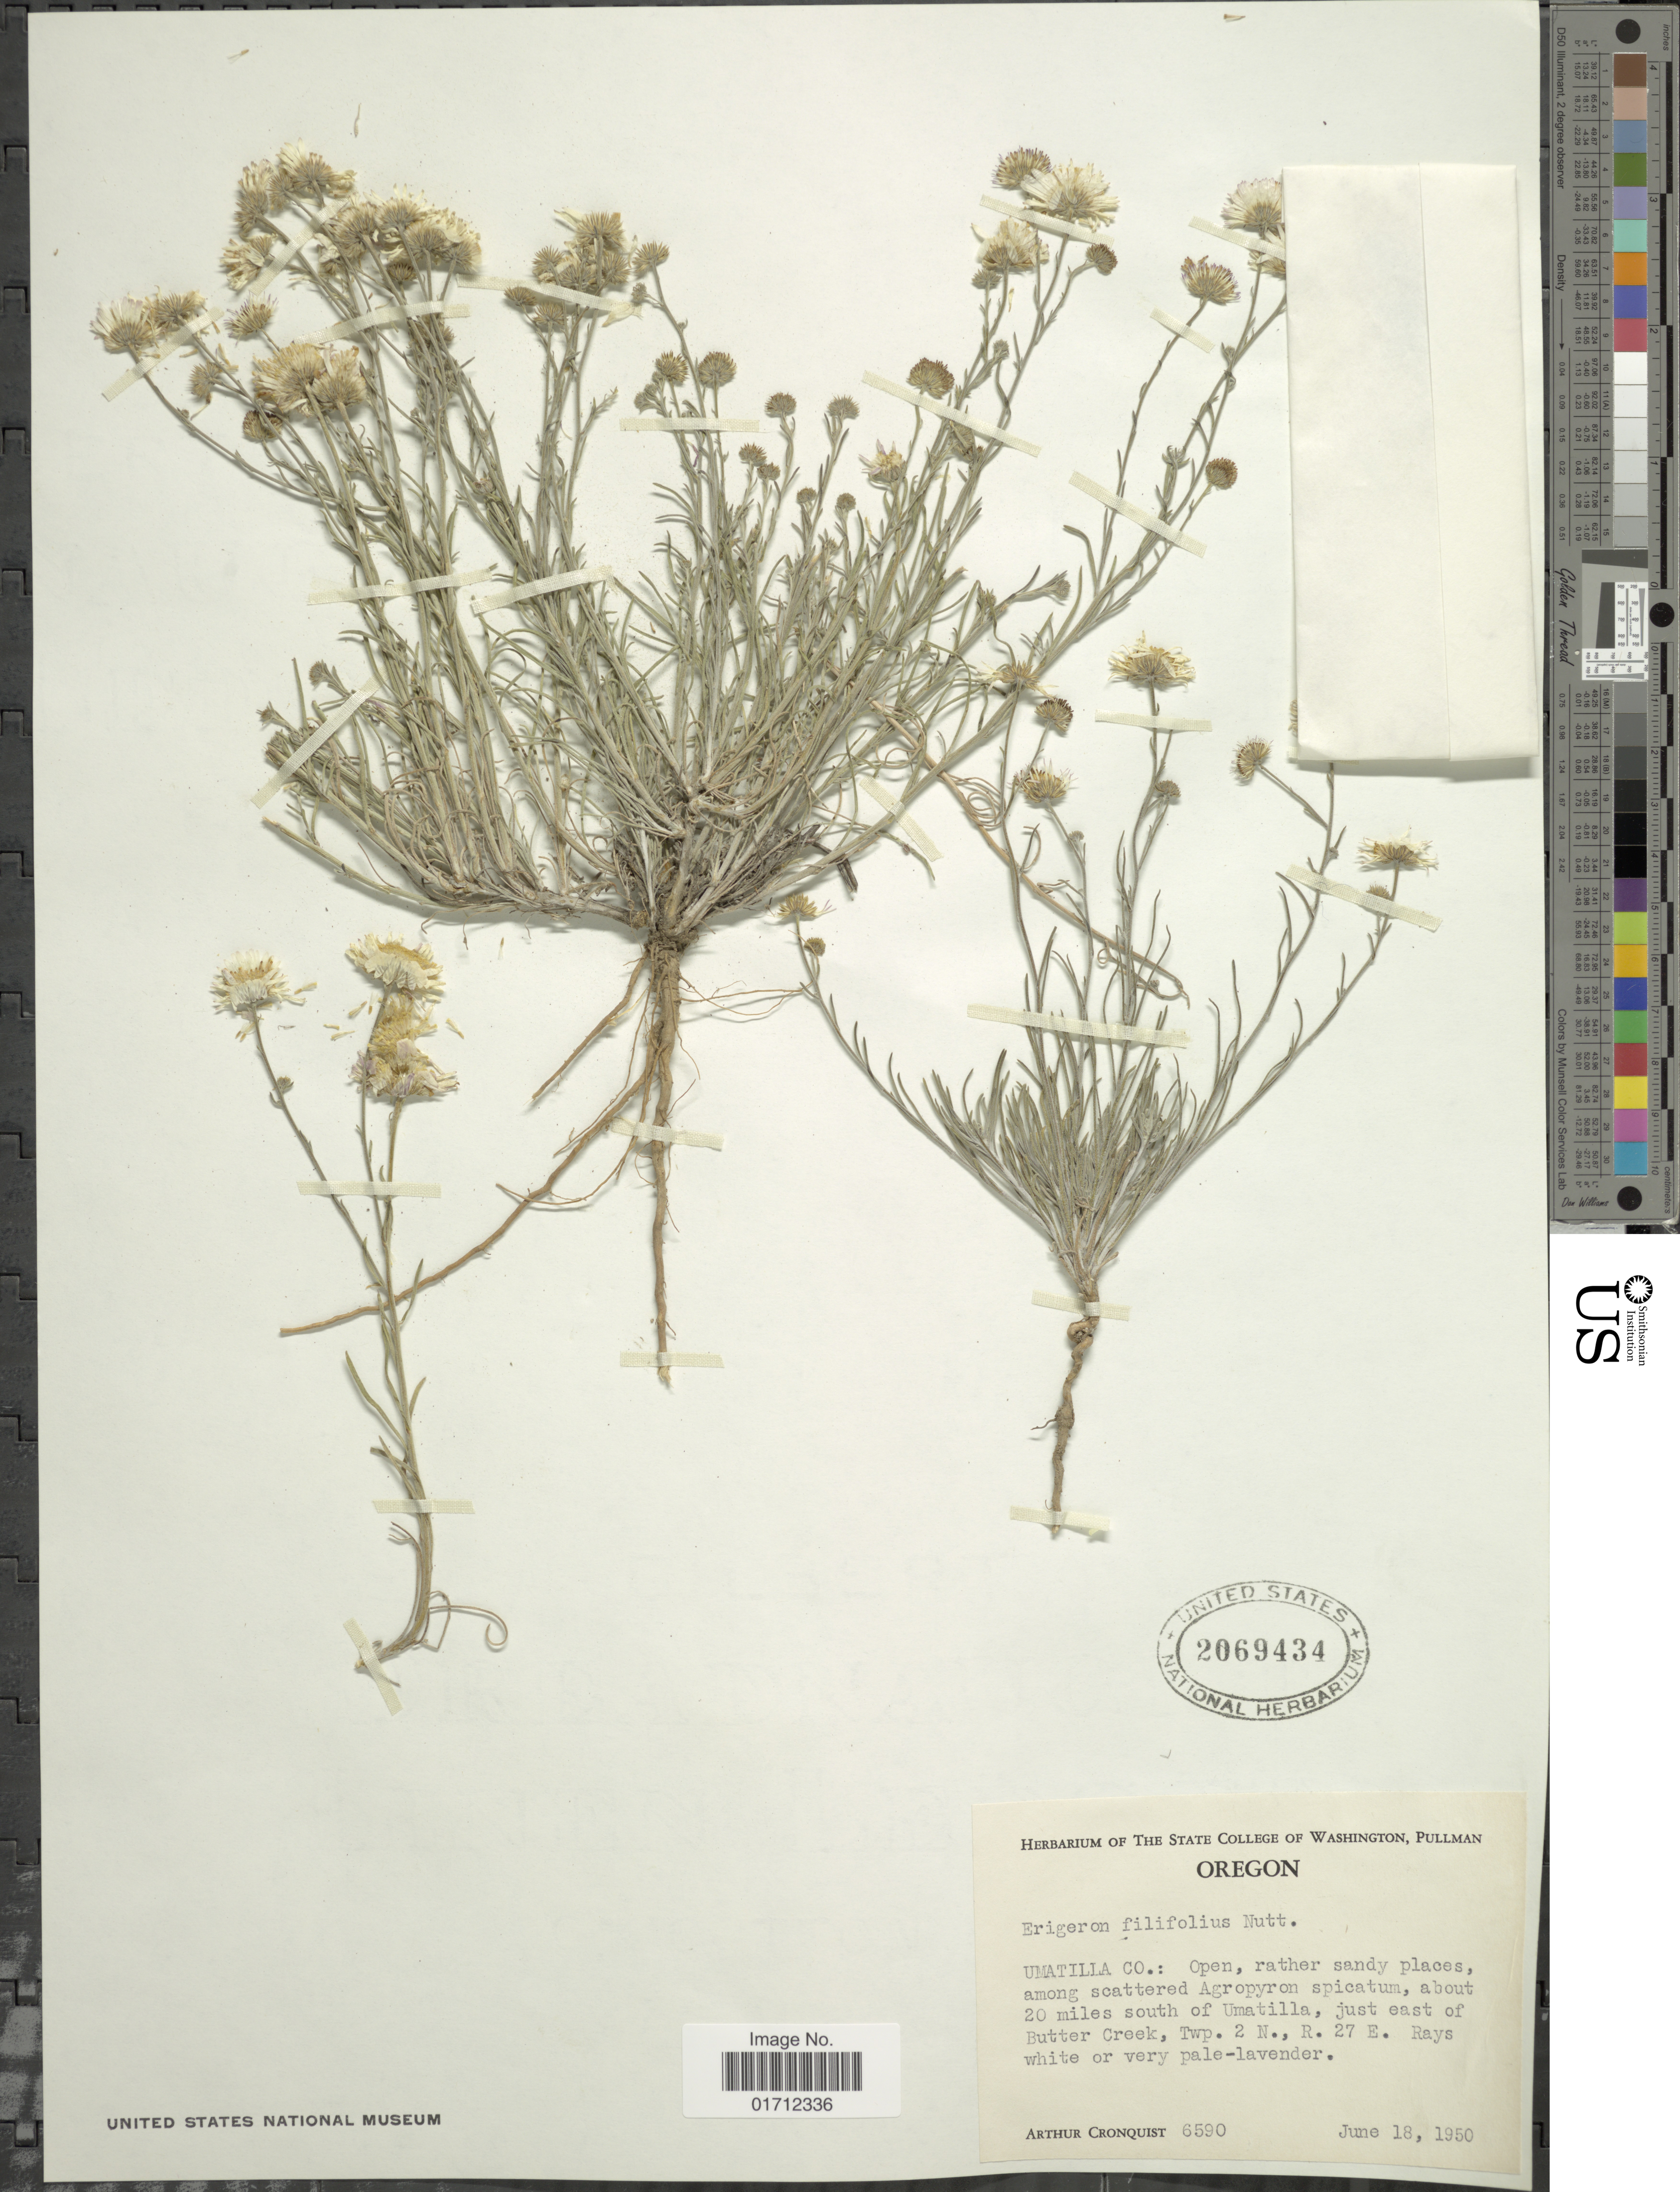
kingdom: Plantae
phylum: Tracheophyta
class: Magnoliopsida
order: Asterales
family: Asteraceae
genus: Erigeron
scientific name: Erigeron filifolius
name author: (Hook.) Nutt.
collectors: A. J. Cronquist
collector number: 6590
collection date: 1950-06-18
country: United States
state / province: Oregon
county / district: Umatilla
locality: Umatilla Co., 20 miles south of Umatilla, just east of Butter Creek, Twp. 2N., R.27E.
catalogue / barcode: US 2069434